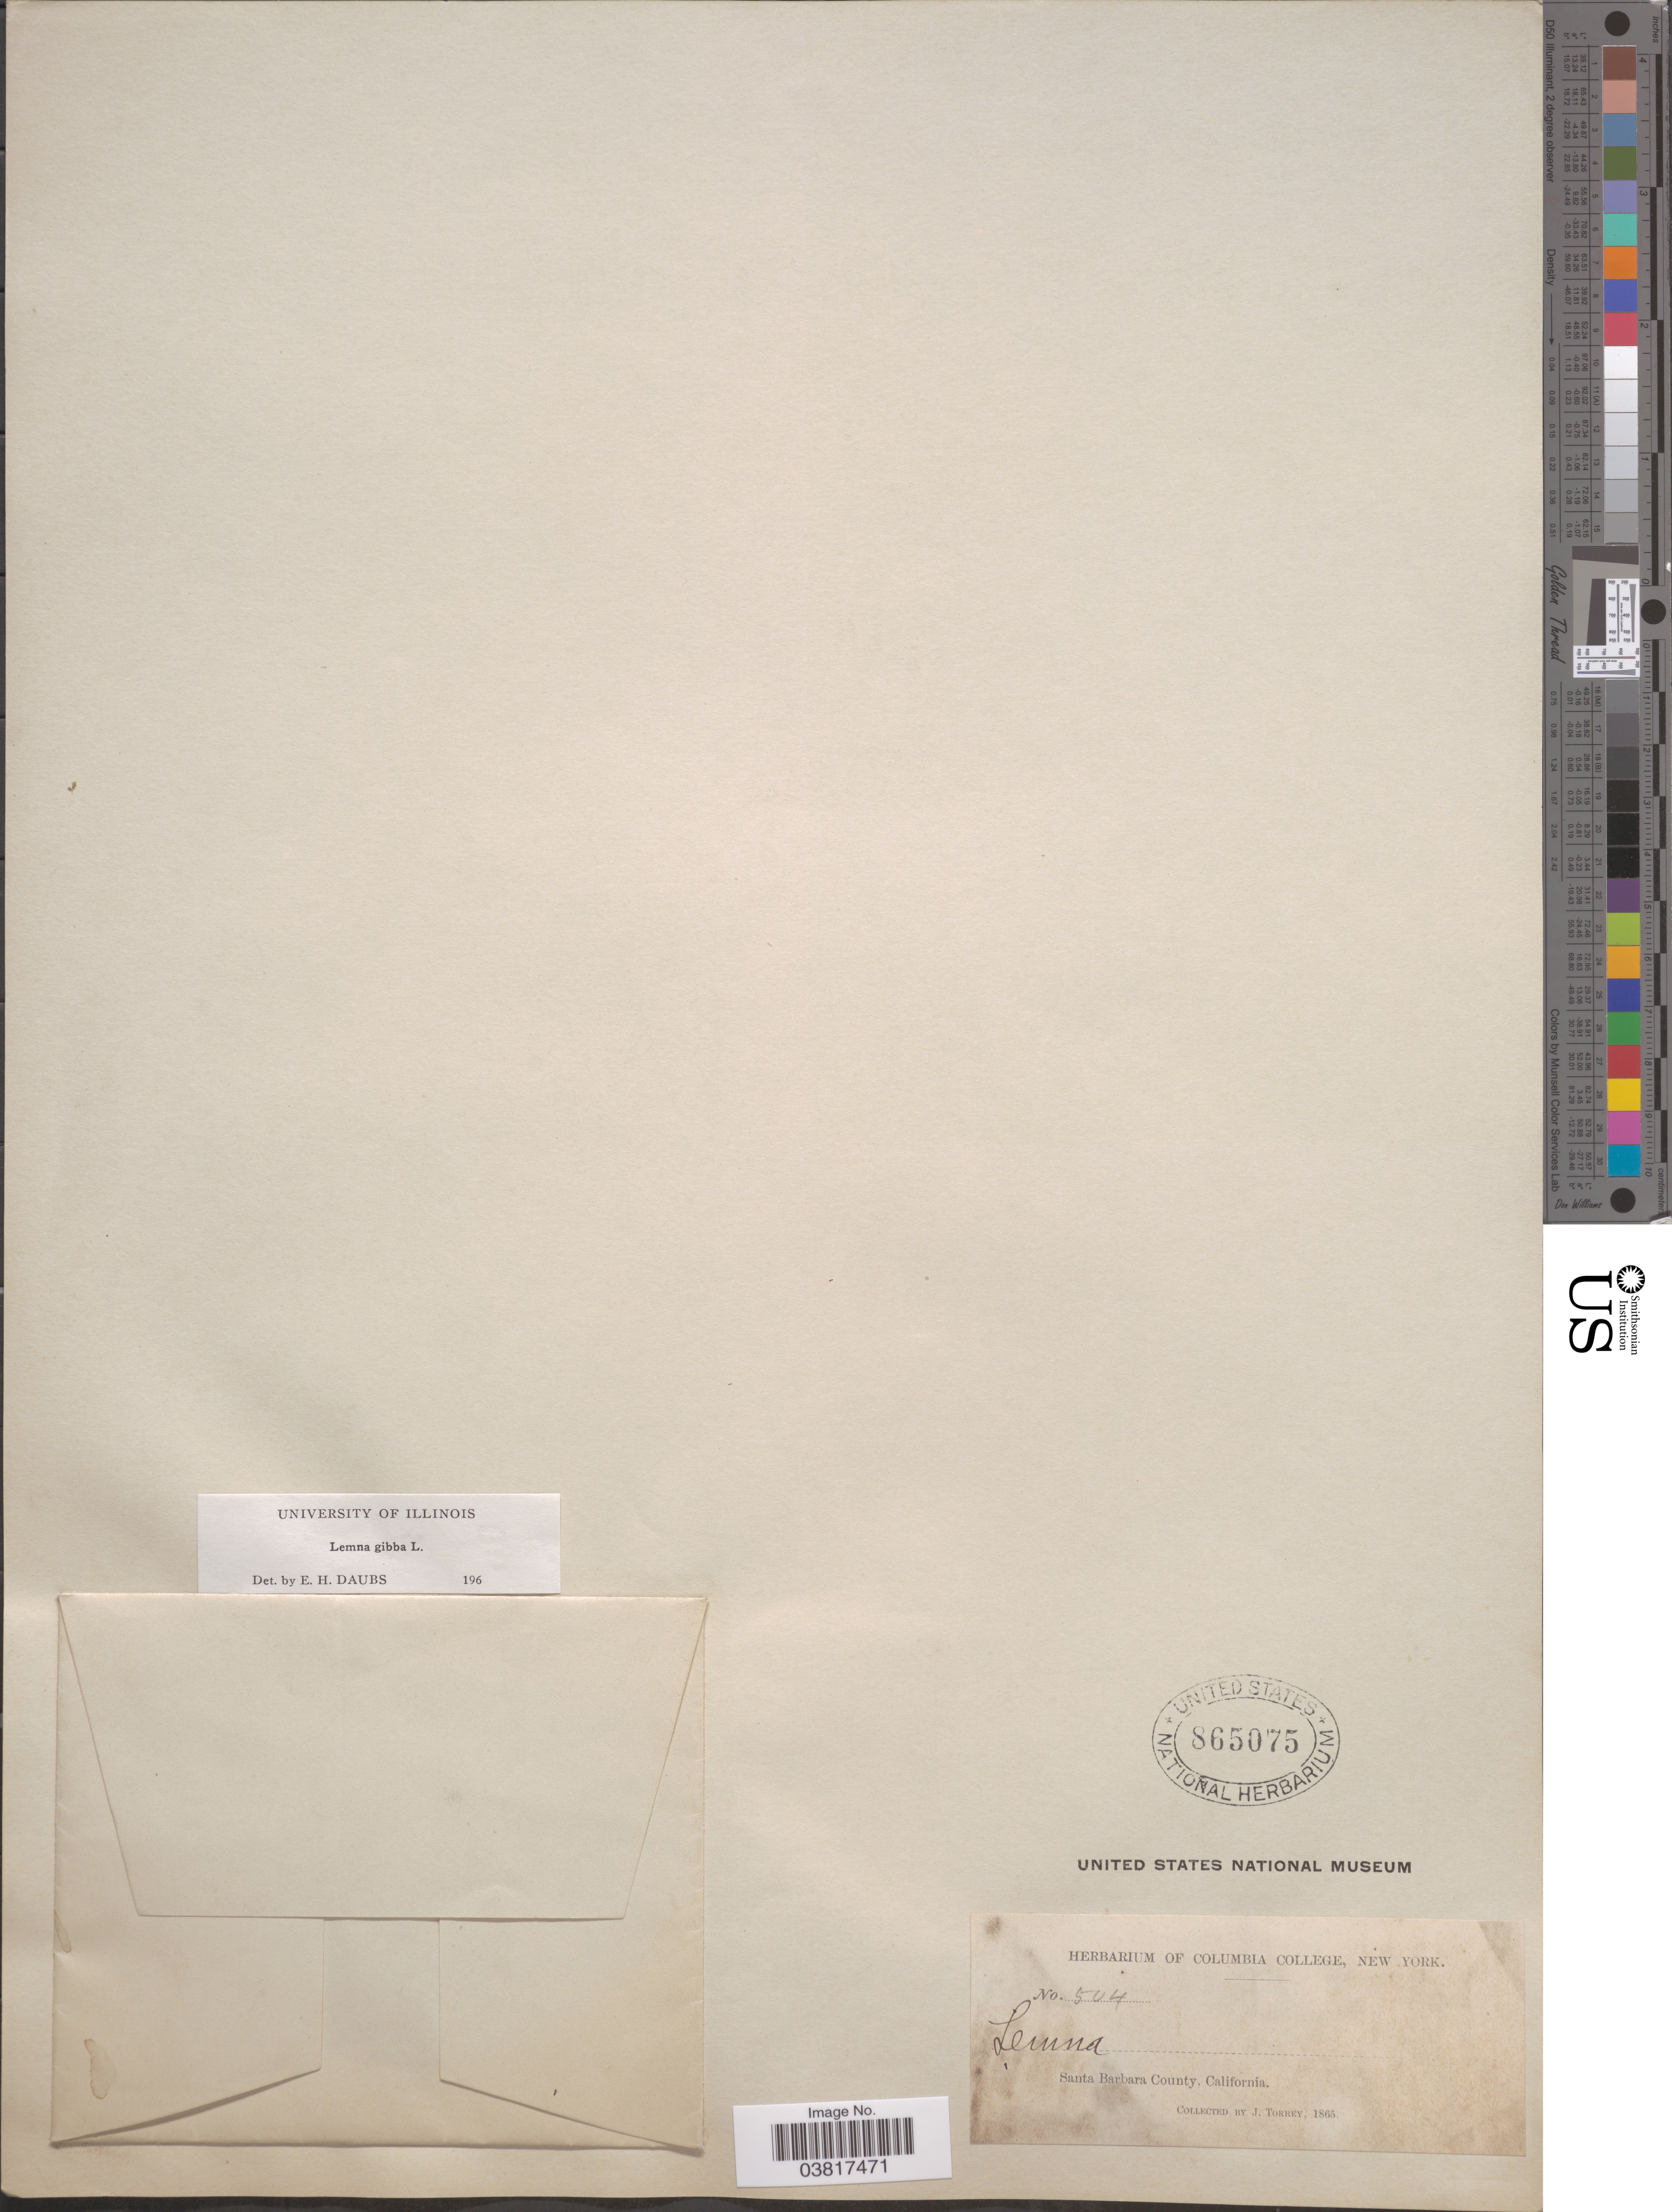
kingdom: Plantae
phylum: Tracheophyta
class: Liliopsida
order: Alismatales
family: Araceae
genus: Lemna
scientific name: Lemna gibba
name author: L.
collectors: J. Torrey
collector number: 504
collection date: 1865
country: United States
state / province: California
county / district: Santa Barbara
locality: Santa Barbara County.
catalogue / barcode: US 865075